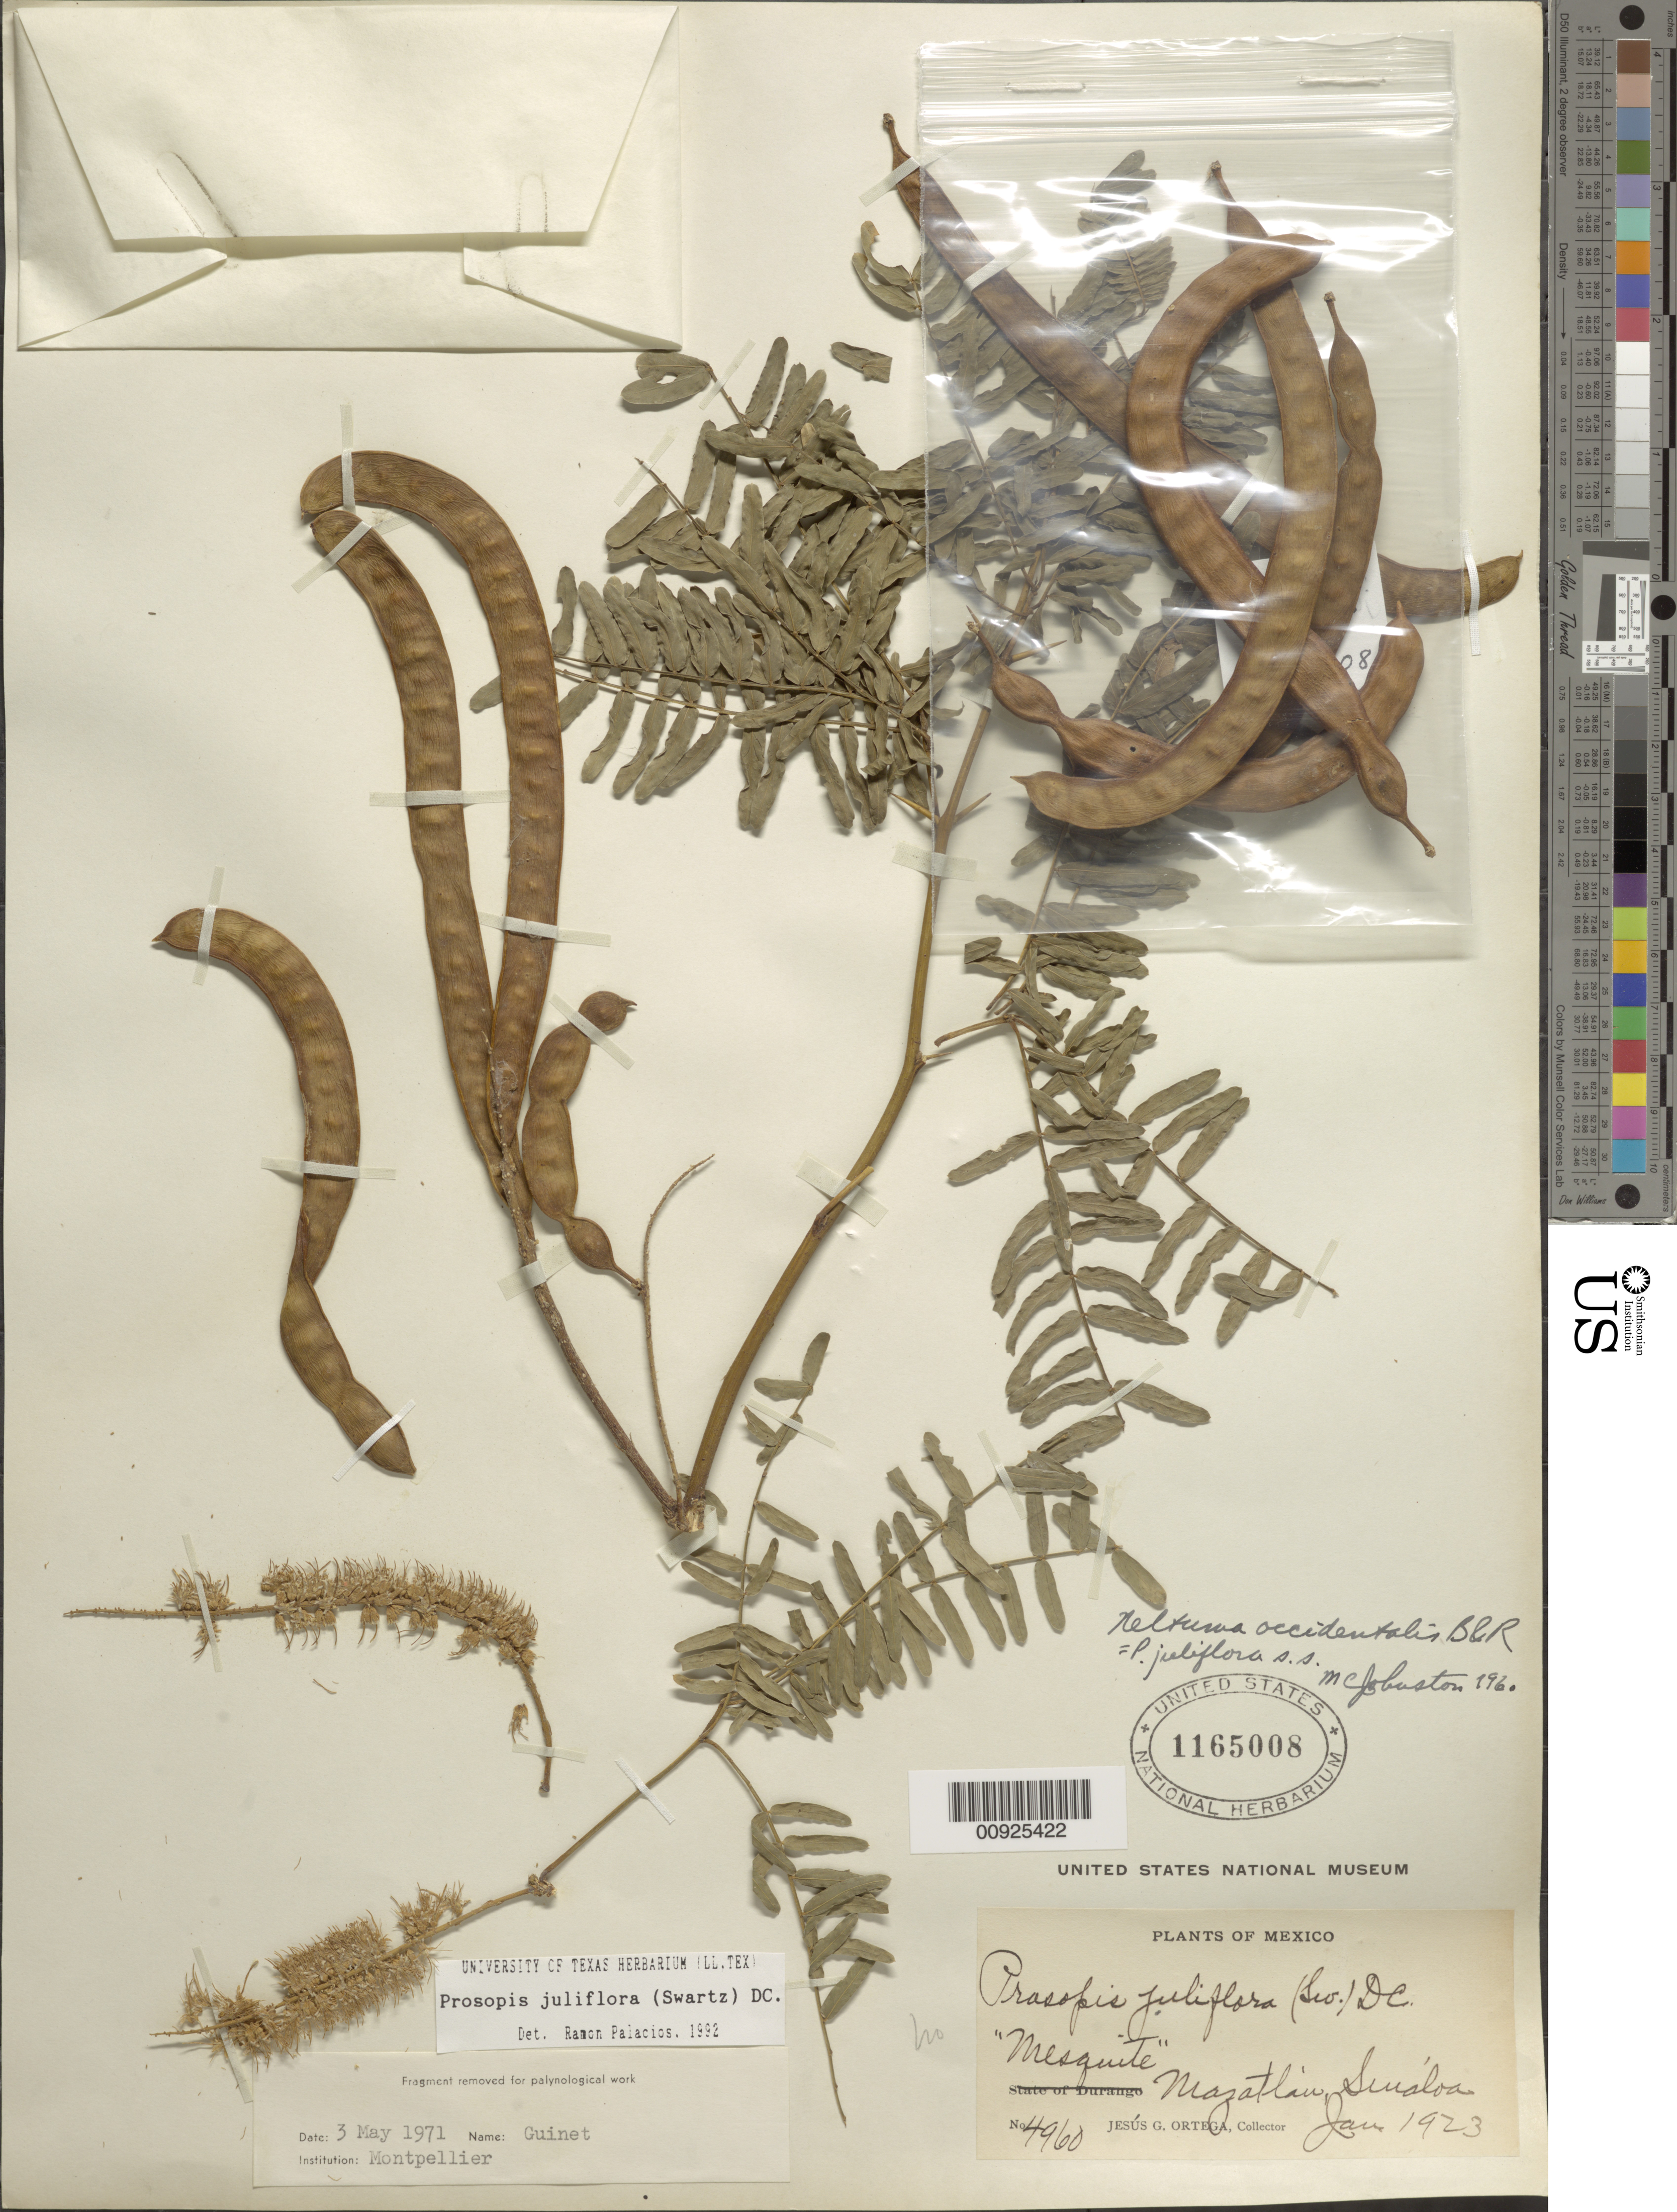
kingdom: Plantae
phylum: Tracheophyta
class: Magnoliopsida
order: Fabales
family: Fabaceae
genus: Neltuma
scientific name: Neltuma juliflora var. juliflora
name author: (Sw.) Raf.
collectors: J. Ortega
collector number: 4960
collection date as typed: Jan 1923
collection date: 1923-01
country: Mexico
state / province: Sinaloa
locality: Mazatlán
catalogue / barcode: US 1165008